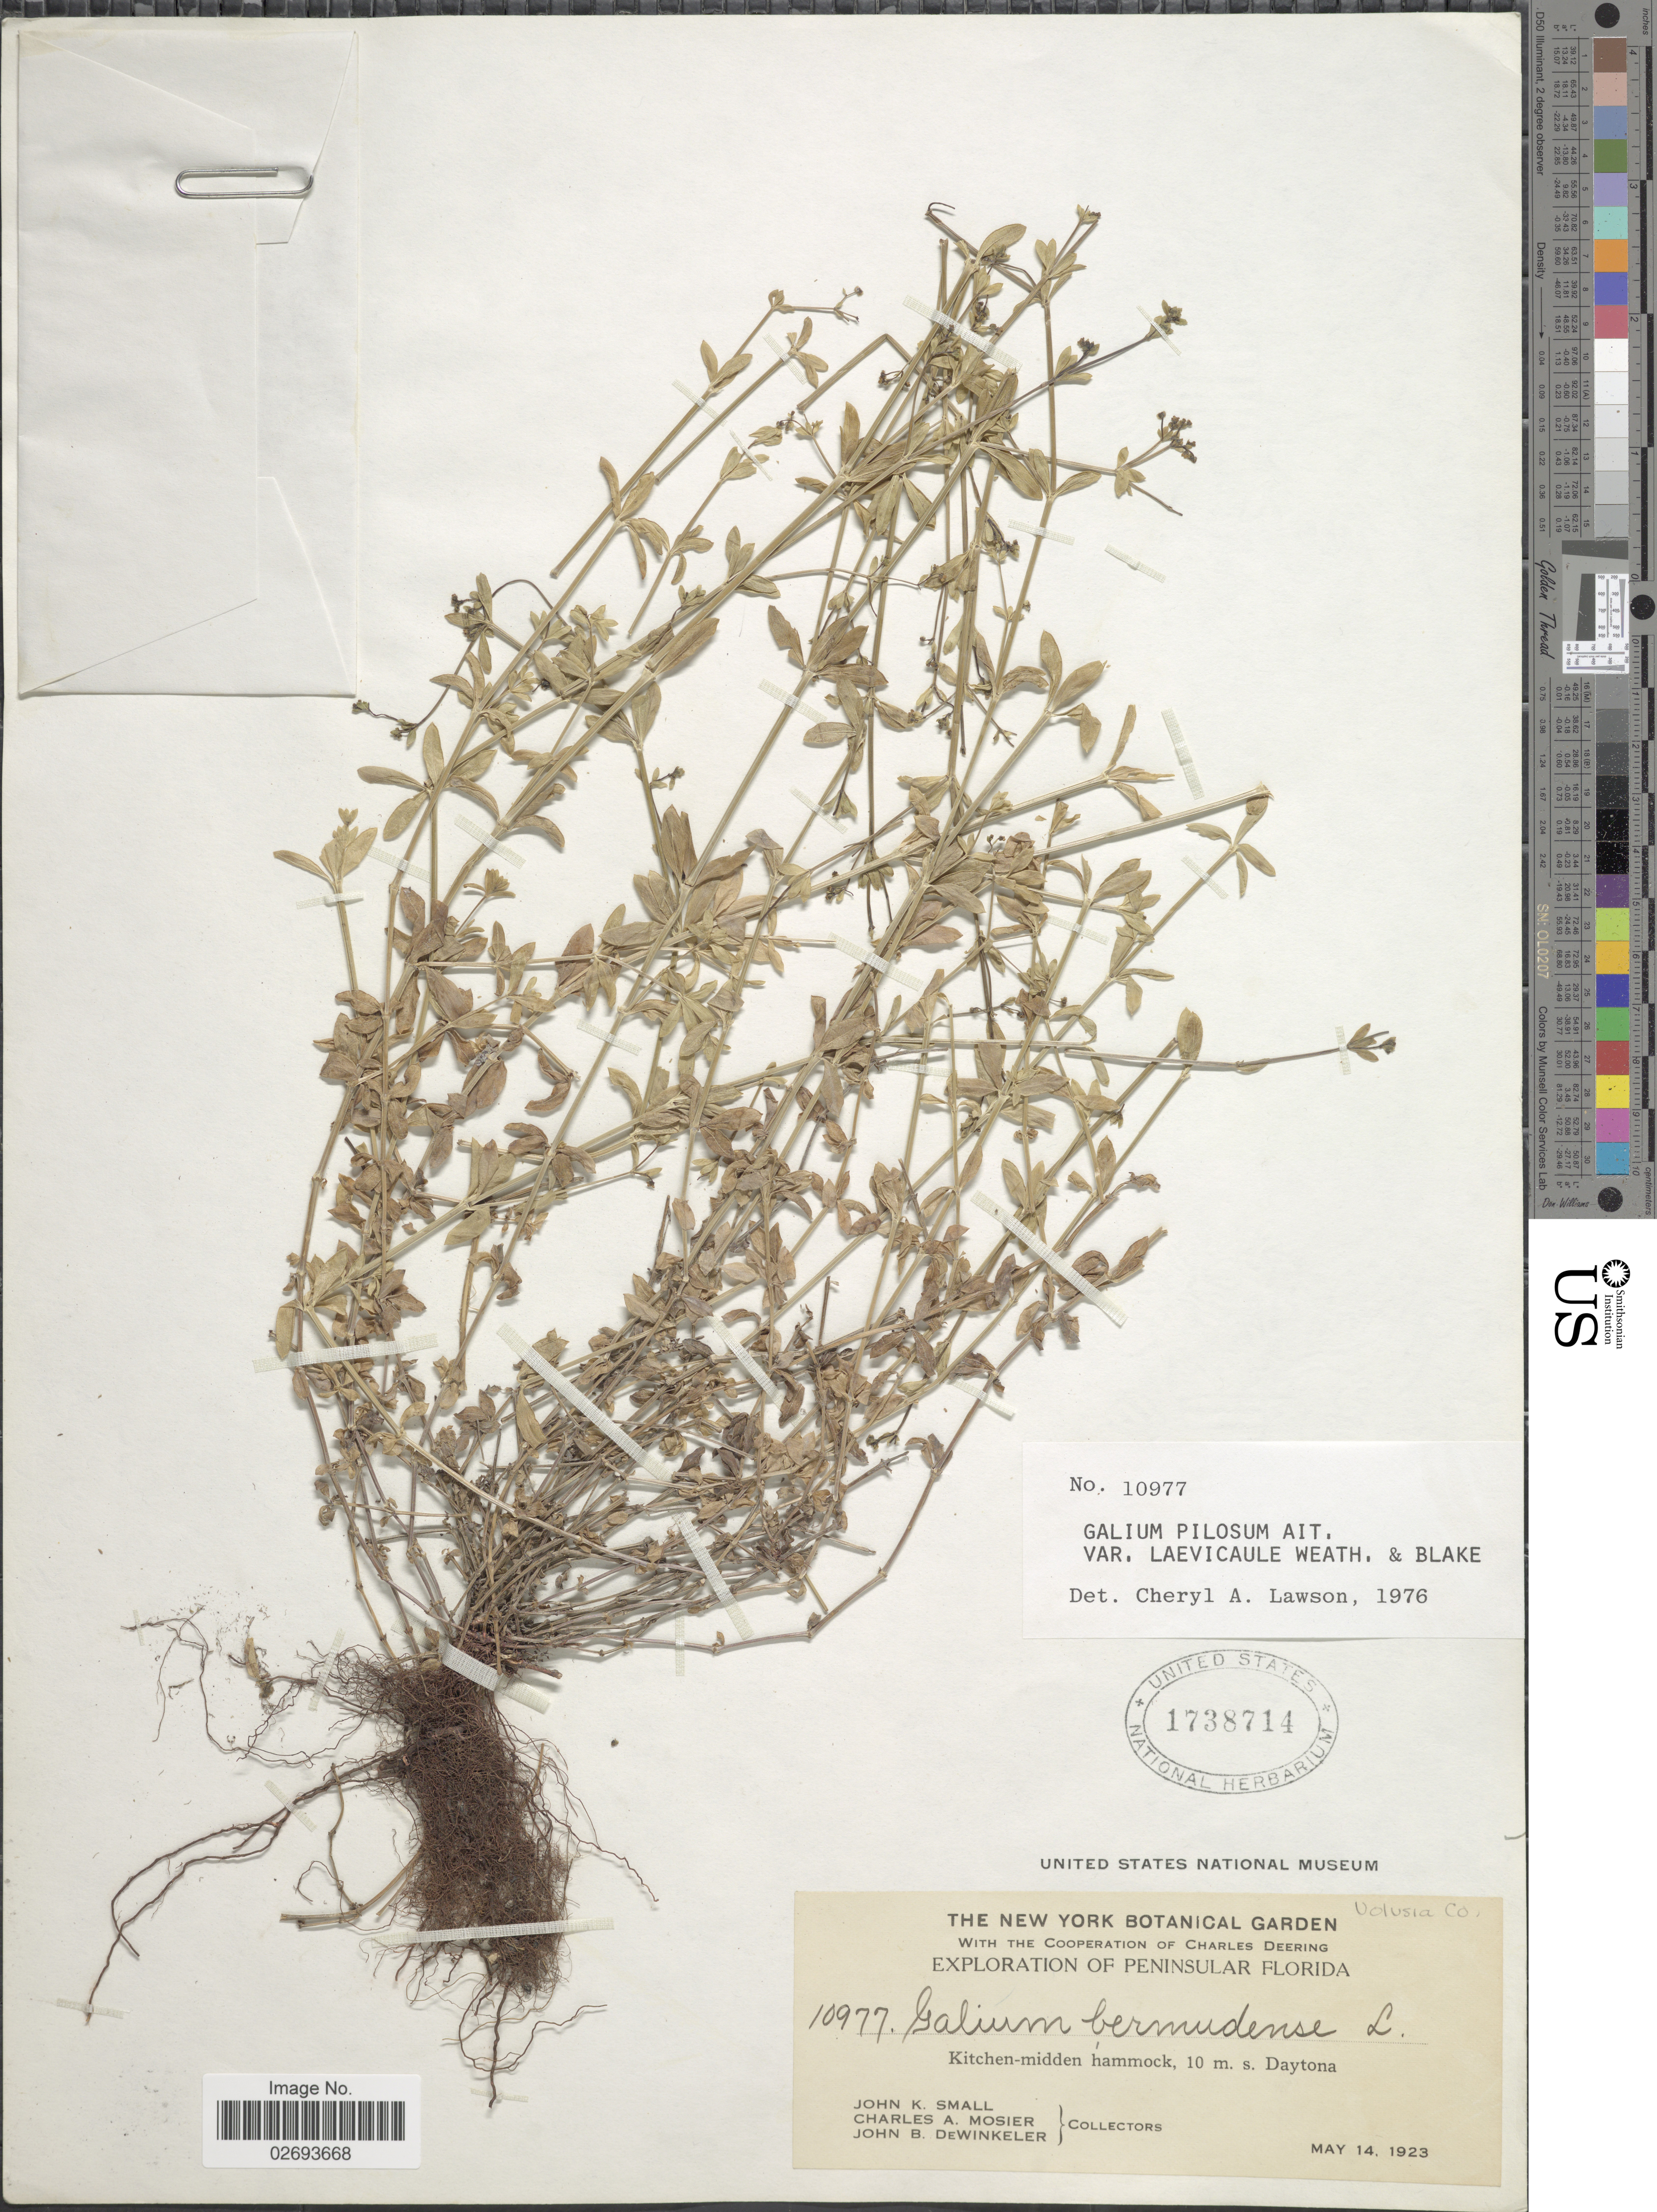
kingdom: Plantae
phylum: Tracheophyta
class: Magnoliopsida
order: Gentianales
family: Rubiaceae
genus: Galium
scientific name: Galium pilosum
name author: Aiton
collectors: J. K. Small, C. A. Mosier & J. B. Dewinkeler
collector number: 10977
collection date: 1923-05-14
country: United States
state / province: Florida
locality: Kitchen-midden hammock, 10 m. s. Daytona, Volusia Co.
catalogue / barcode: US 1738714